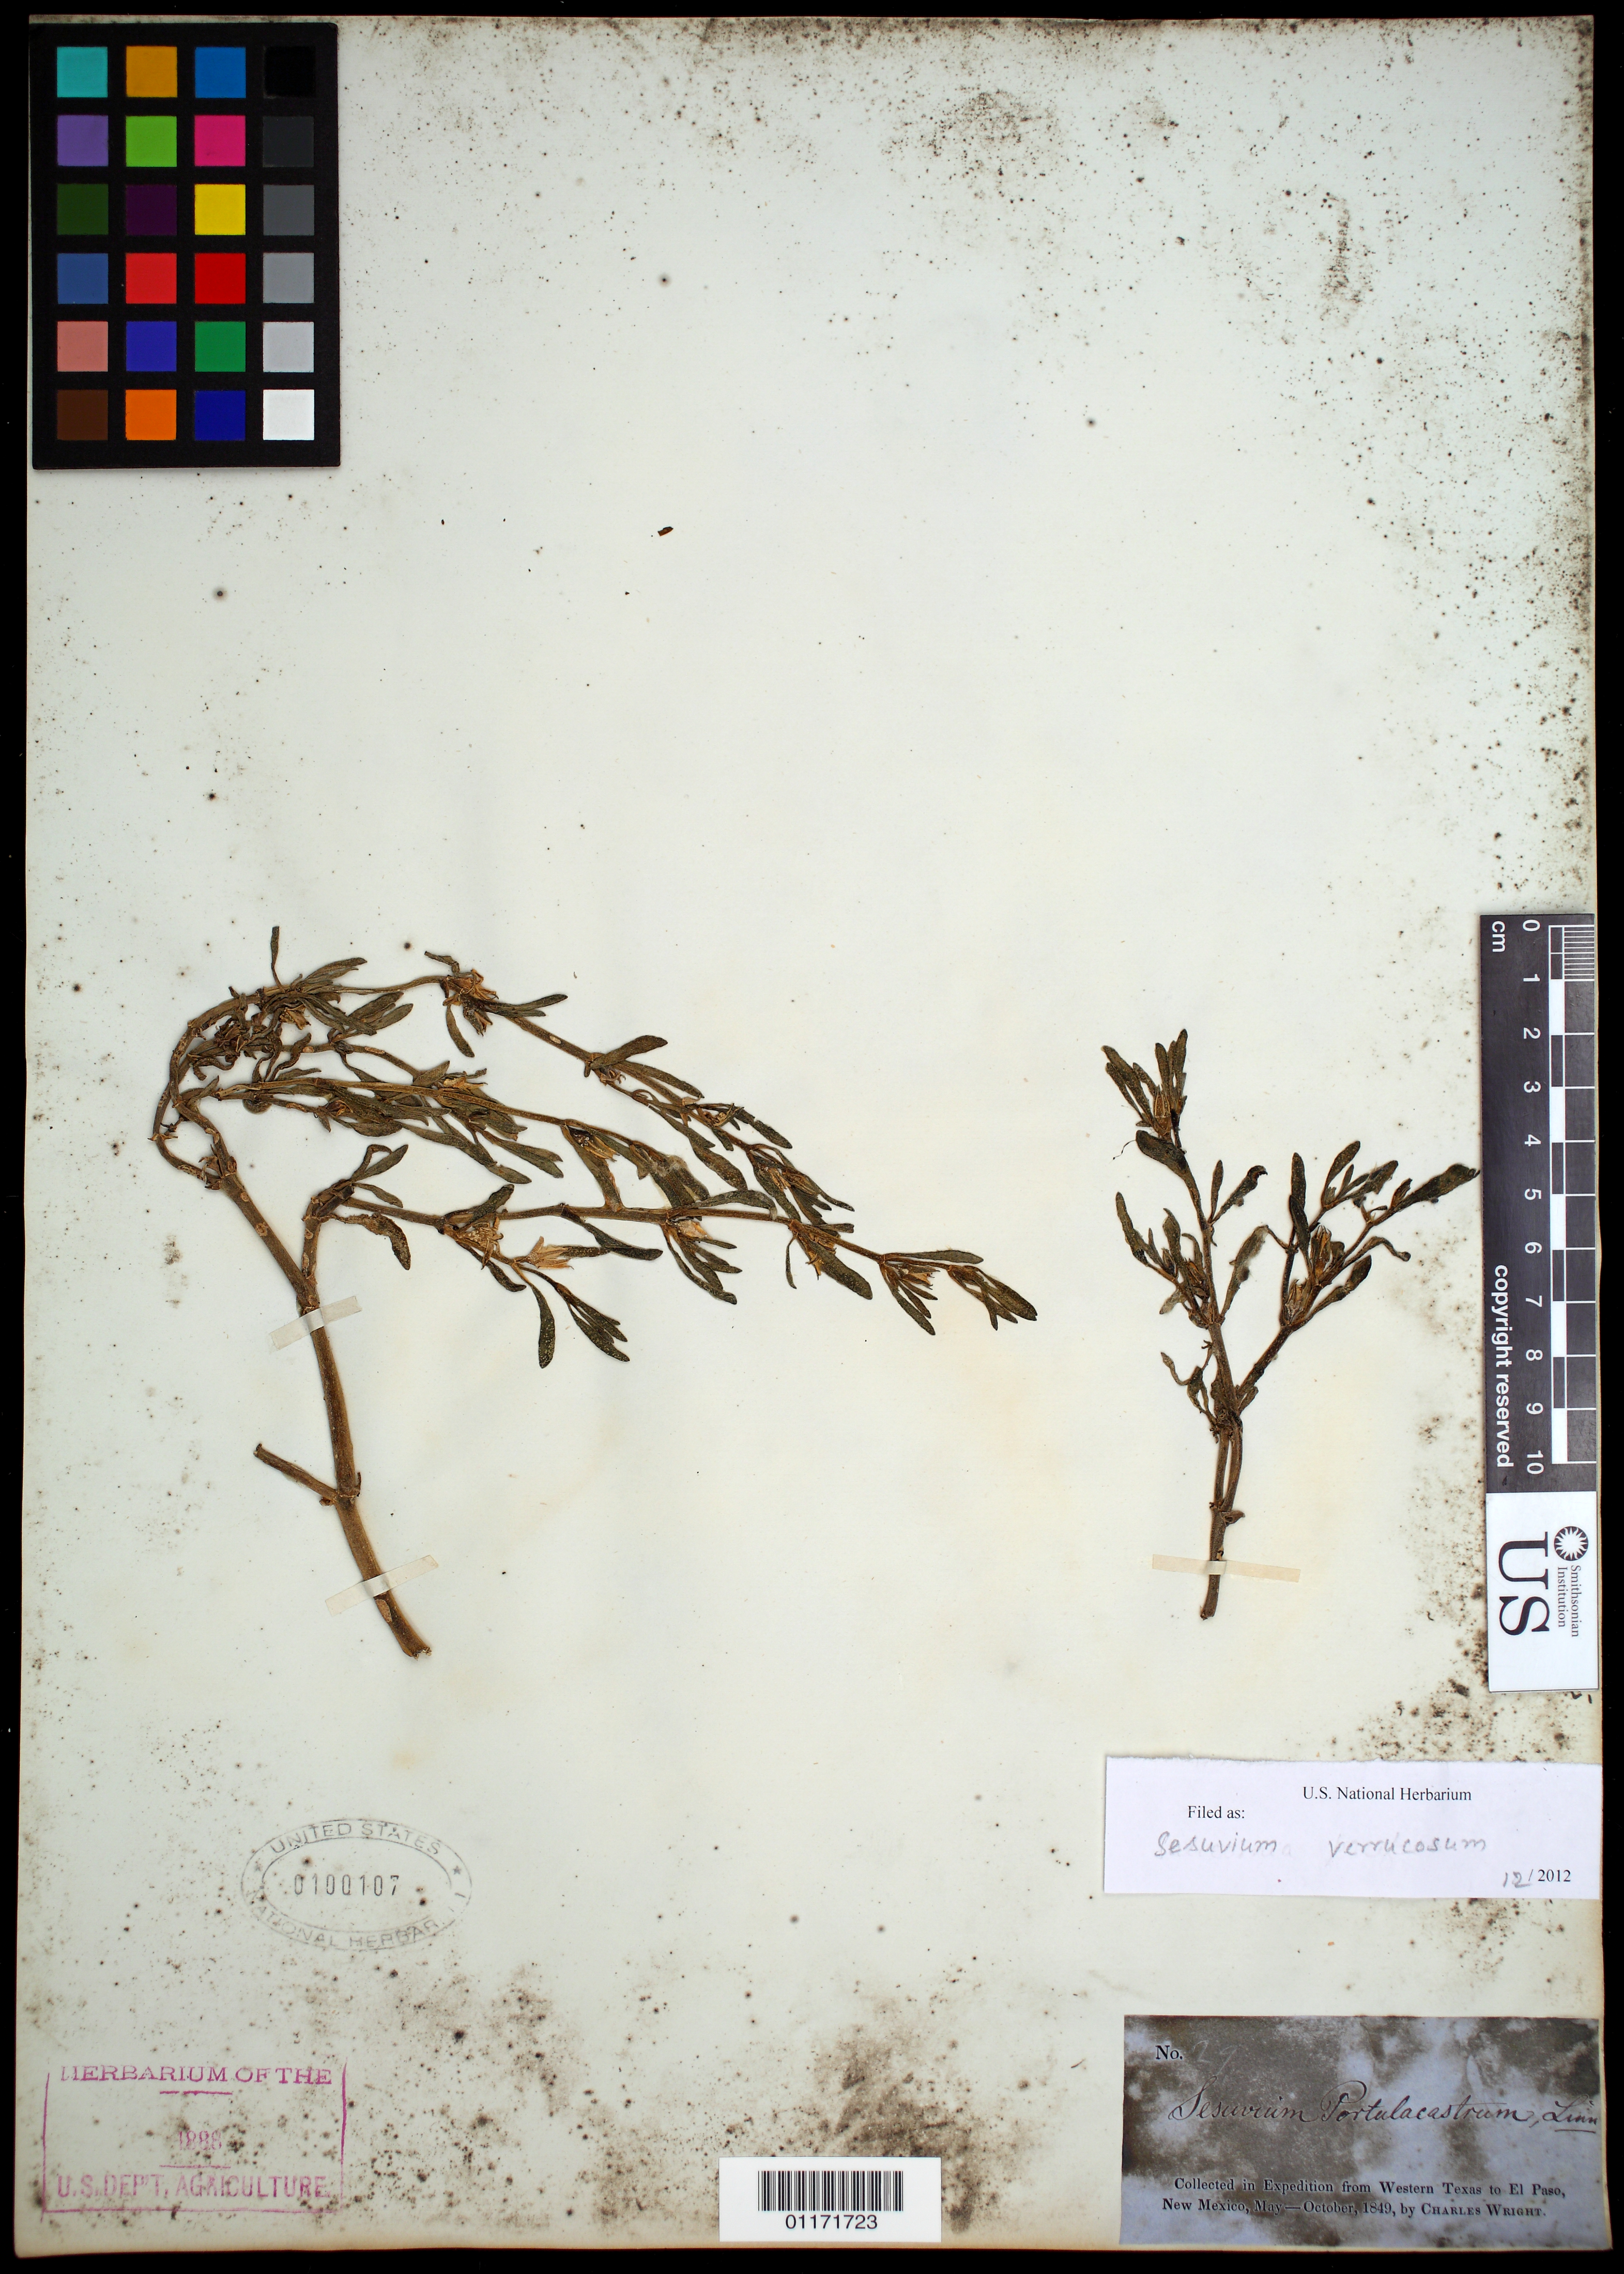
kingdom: Plantae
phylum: Tracheophyta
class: Magnoliopsida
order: Caryophyllales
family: Aizoaceae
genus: Sesuvium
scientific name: Sesuvium revolutifolium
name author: Ortega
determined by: Strong, Mark T., (BOT), Smithsonian Institution - National Museum of Natural History (UNITED STATES)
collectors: C. Wright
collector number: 29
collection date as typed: May 1849 to -- Oct 1849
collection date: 1849-05/1849-10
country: United States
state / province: New Mexico / Texas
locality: W Texas to El Paso, New Mexico.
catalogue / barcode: US 100107